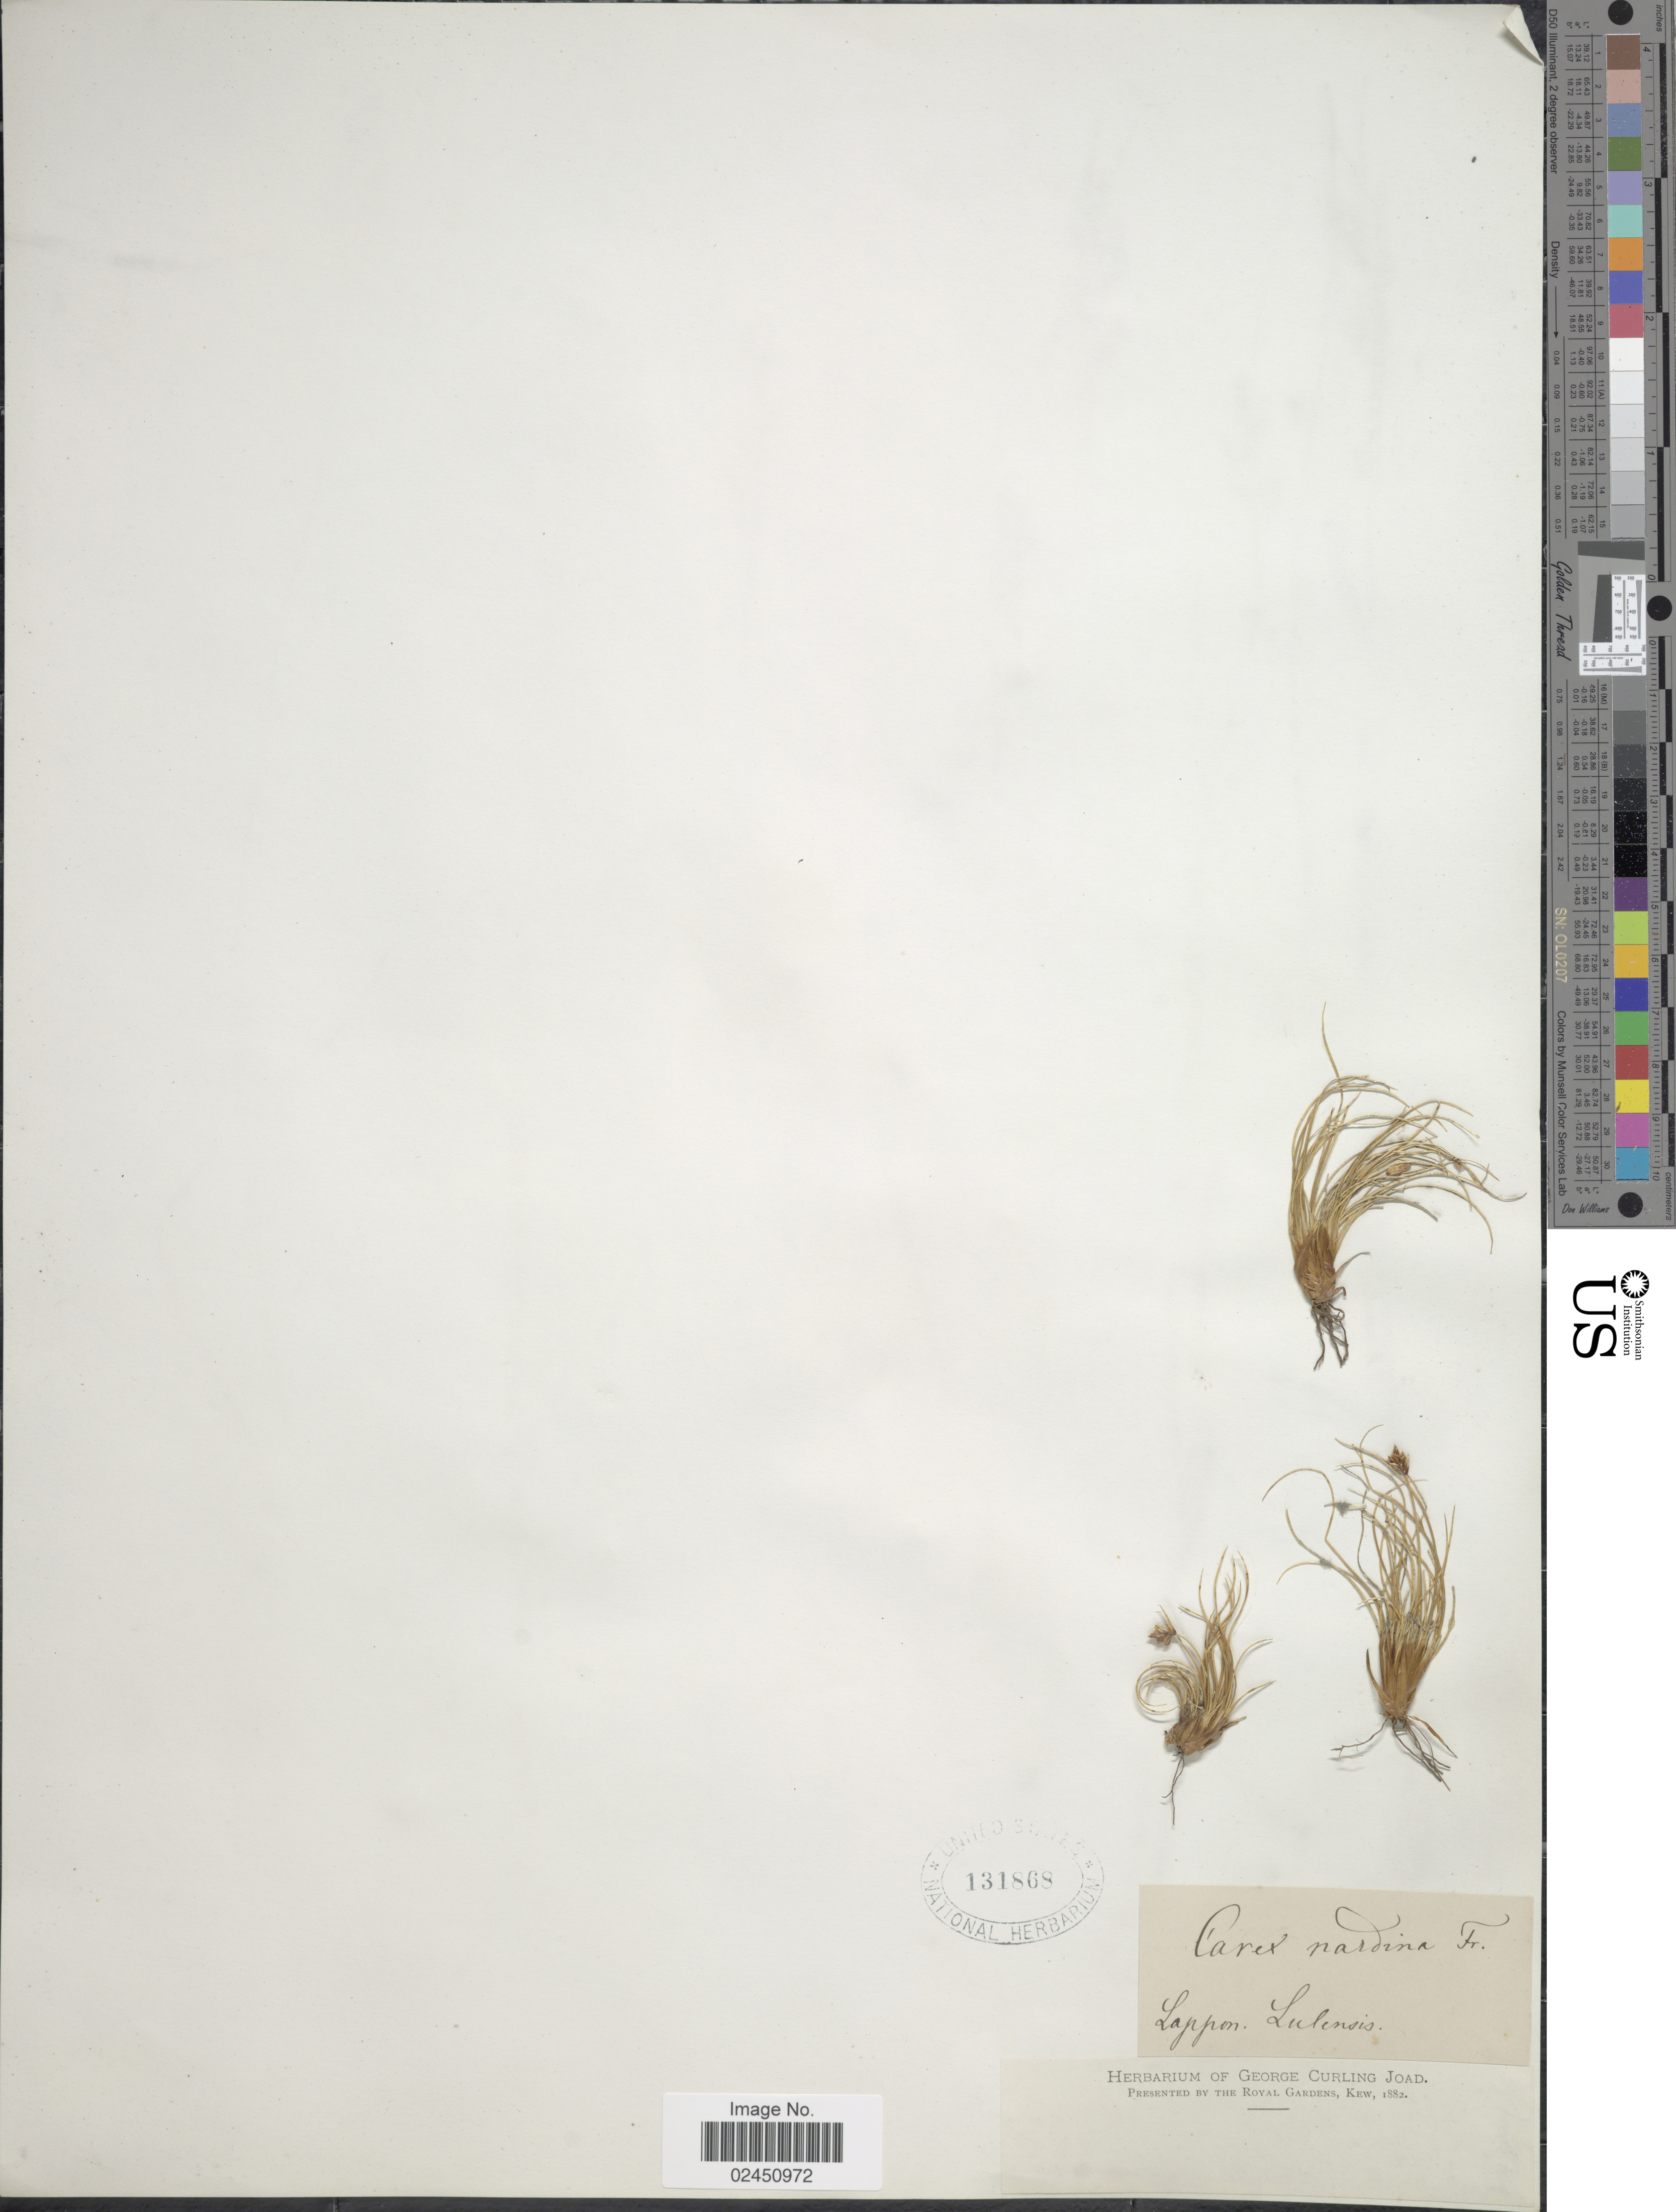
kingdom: Plantae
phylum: Tracheophyta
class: Liliopsida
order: Poales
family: Cyperaceae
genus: Carex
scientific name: Carex nardina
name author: (Hornem.) Fr.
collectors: ex herb. George Curling Joad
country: Sweden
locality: Lappon, Lulensis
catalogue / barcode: US 131868